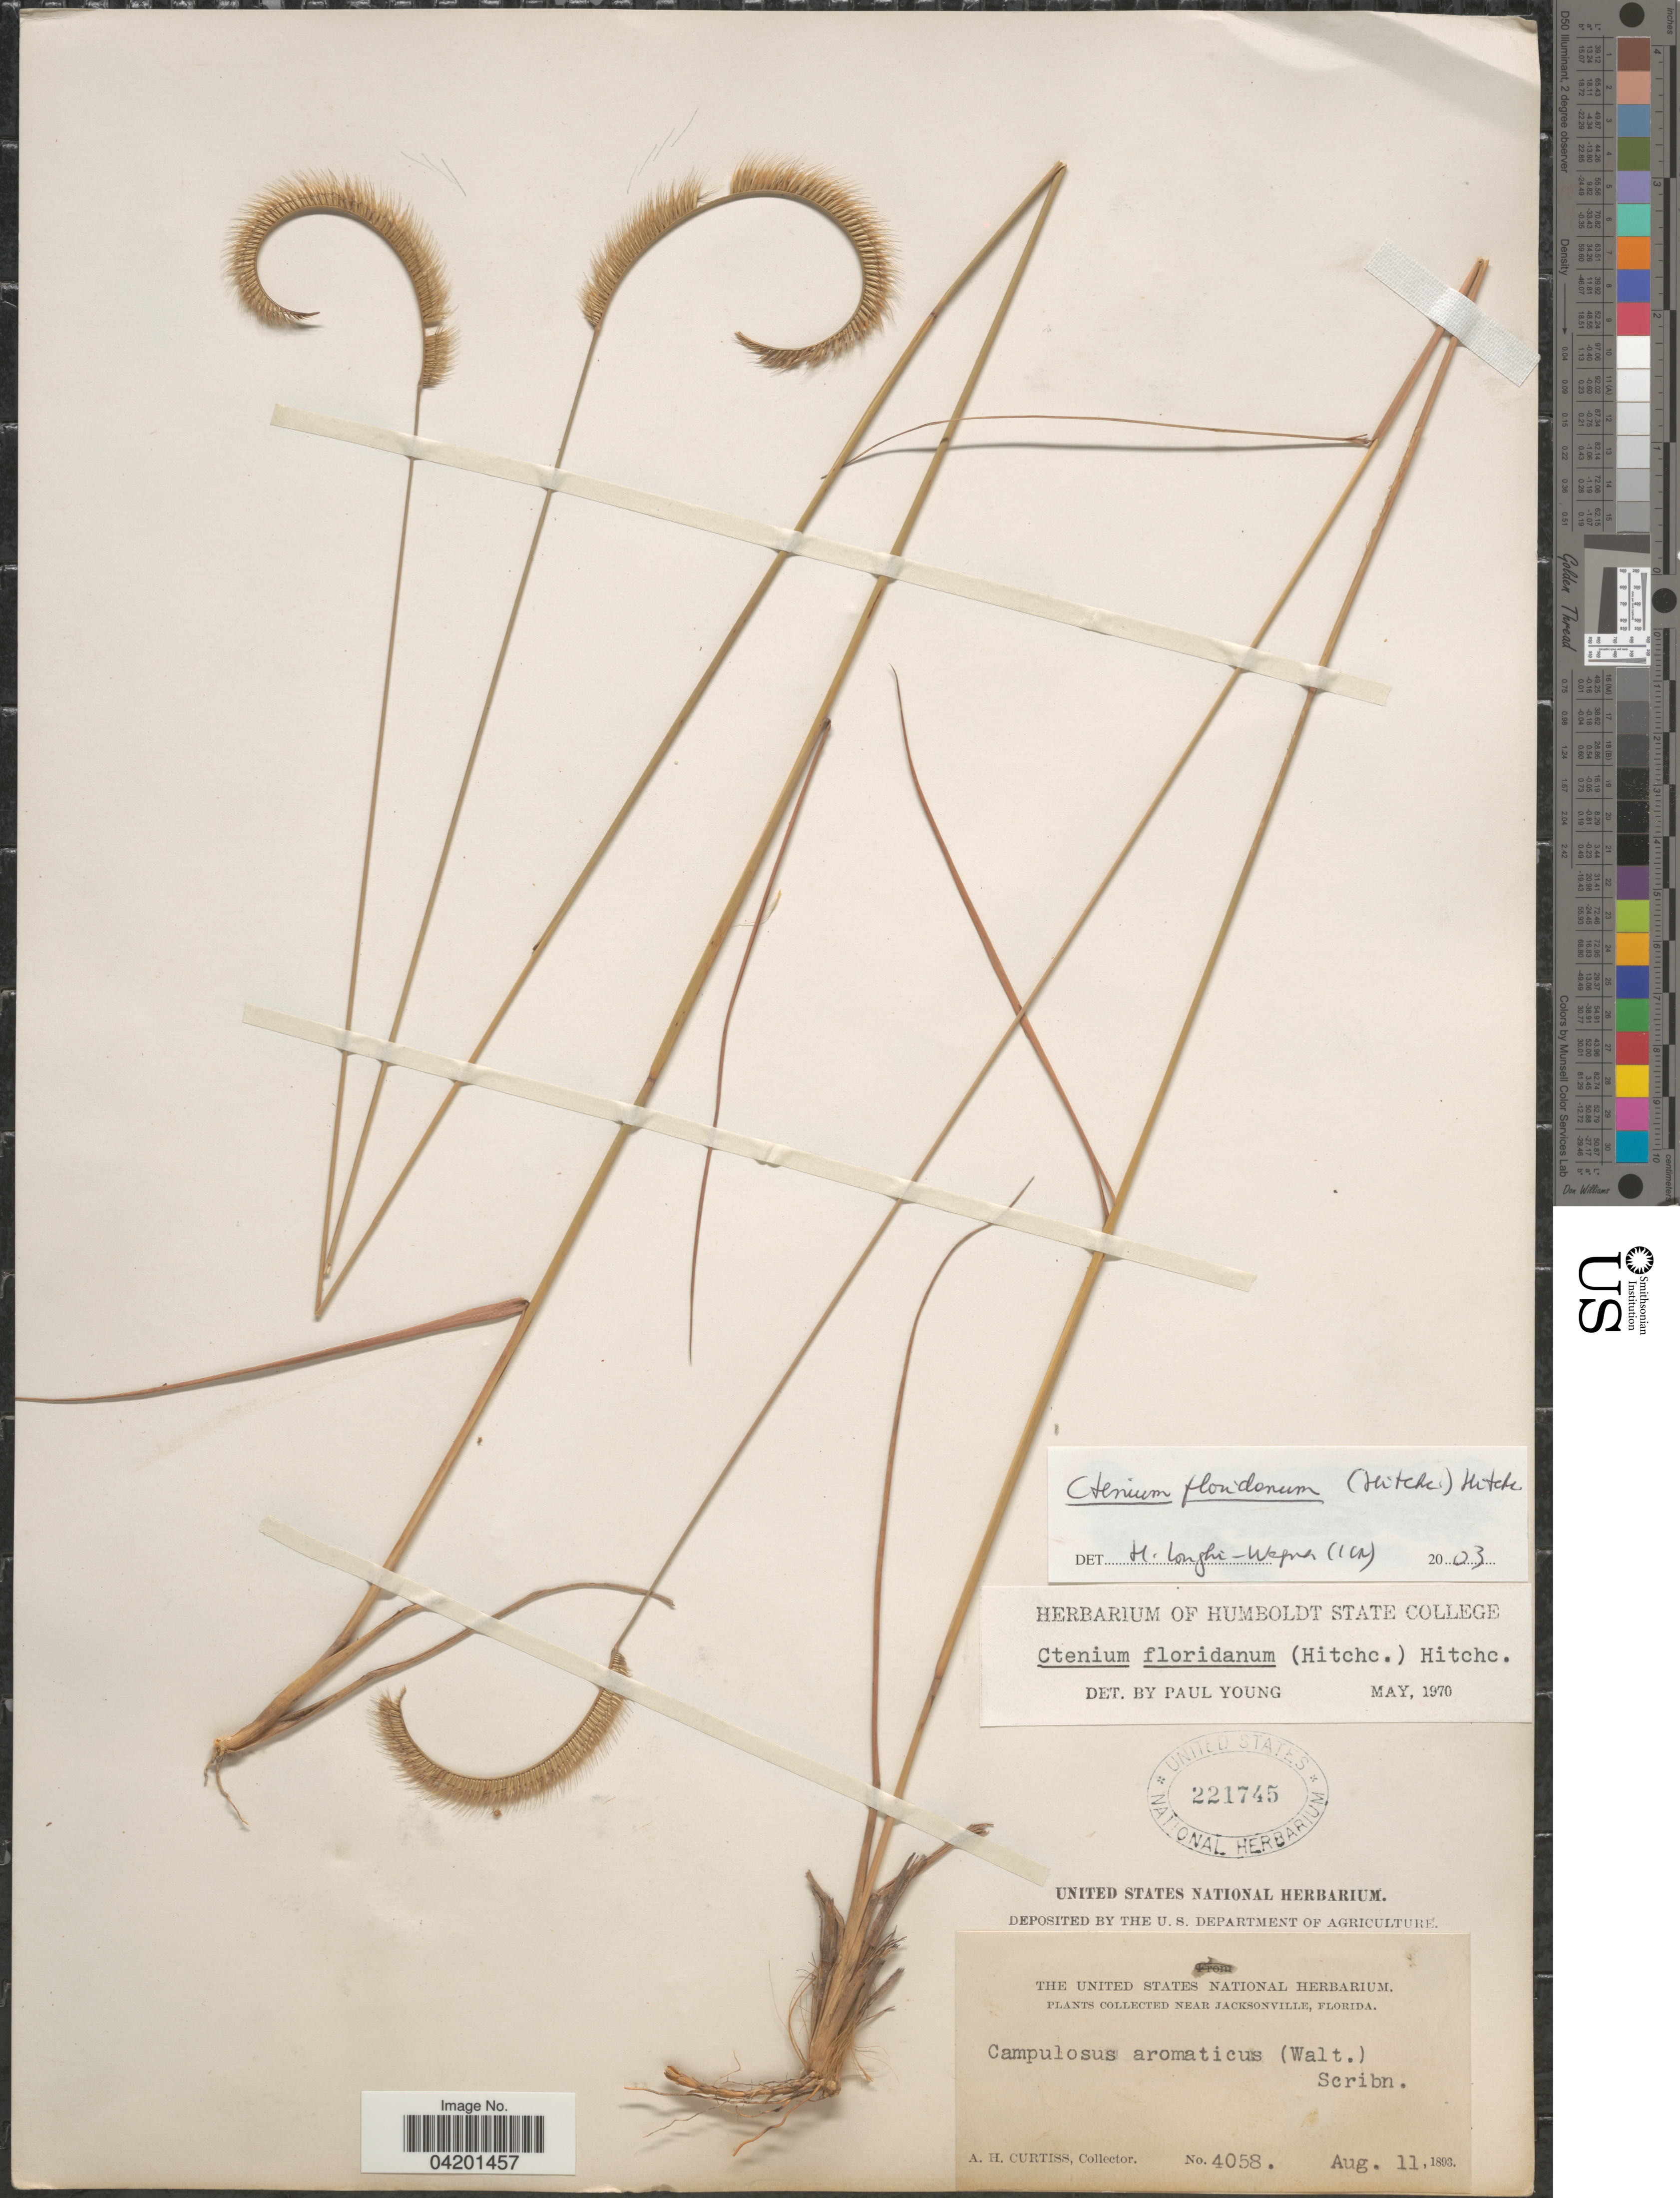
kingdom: Plantae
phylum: Tracheophyta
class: Liliopsida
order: Poales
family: Poaceae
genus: Ctenium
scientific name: Ctenium floridanum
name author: (Hitchc.) Hitchc.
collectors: A. H. Curtiss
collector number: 4058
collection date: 1893-08-11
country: United States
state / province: Florida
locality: Near Jacksonville.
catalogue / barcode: US 221745